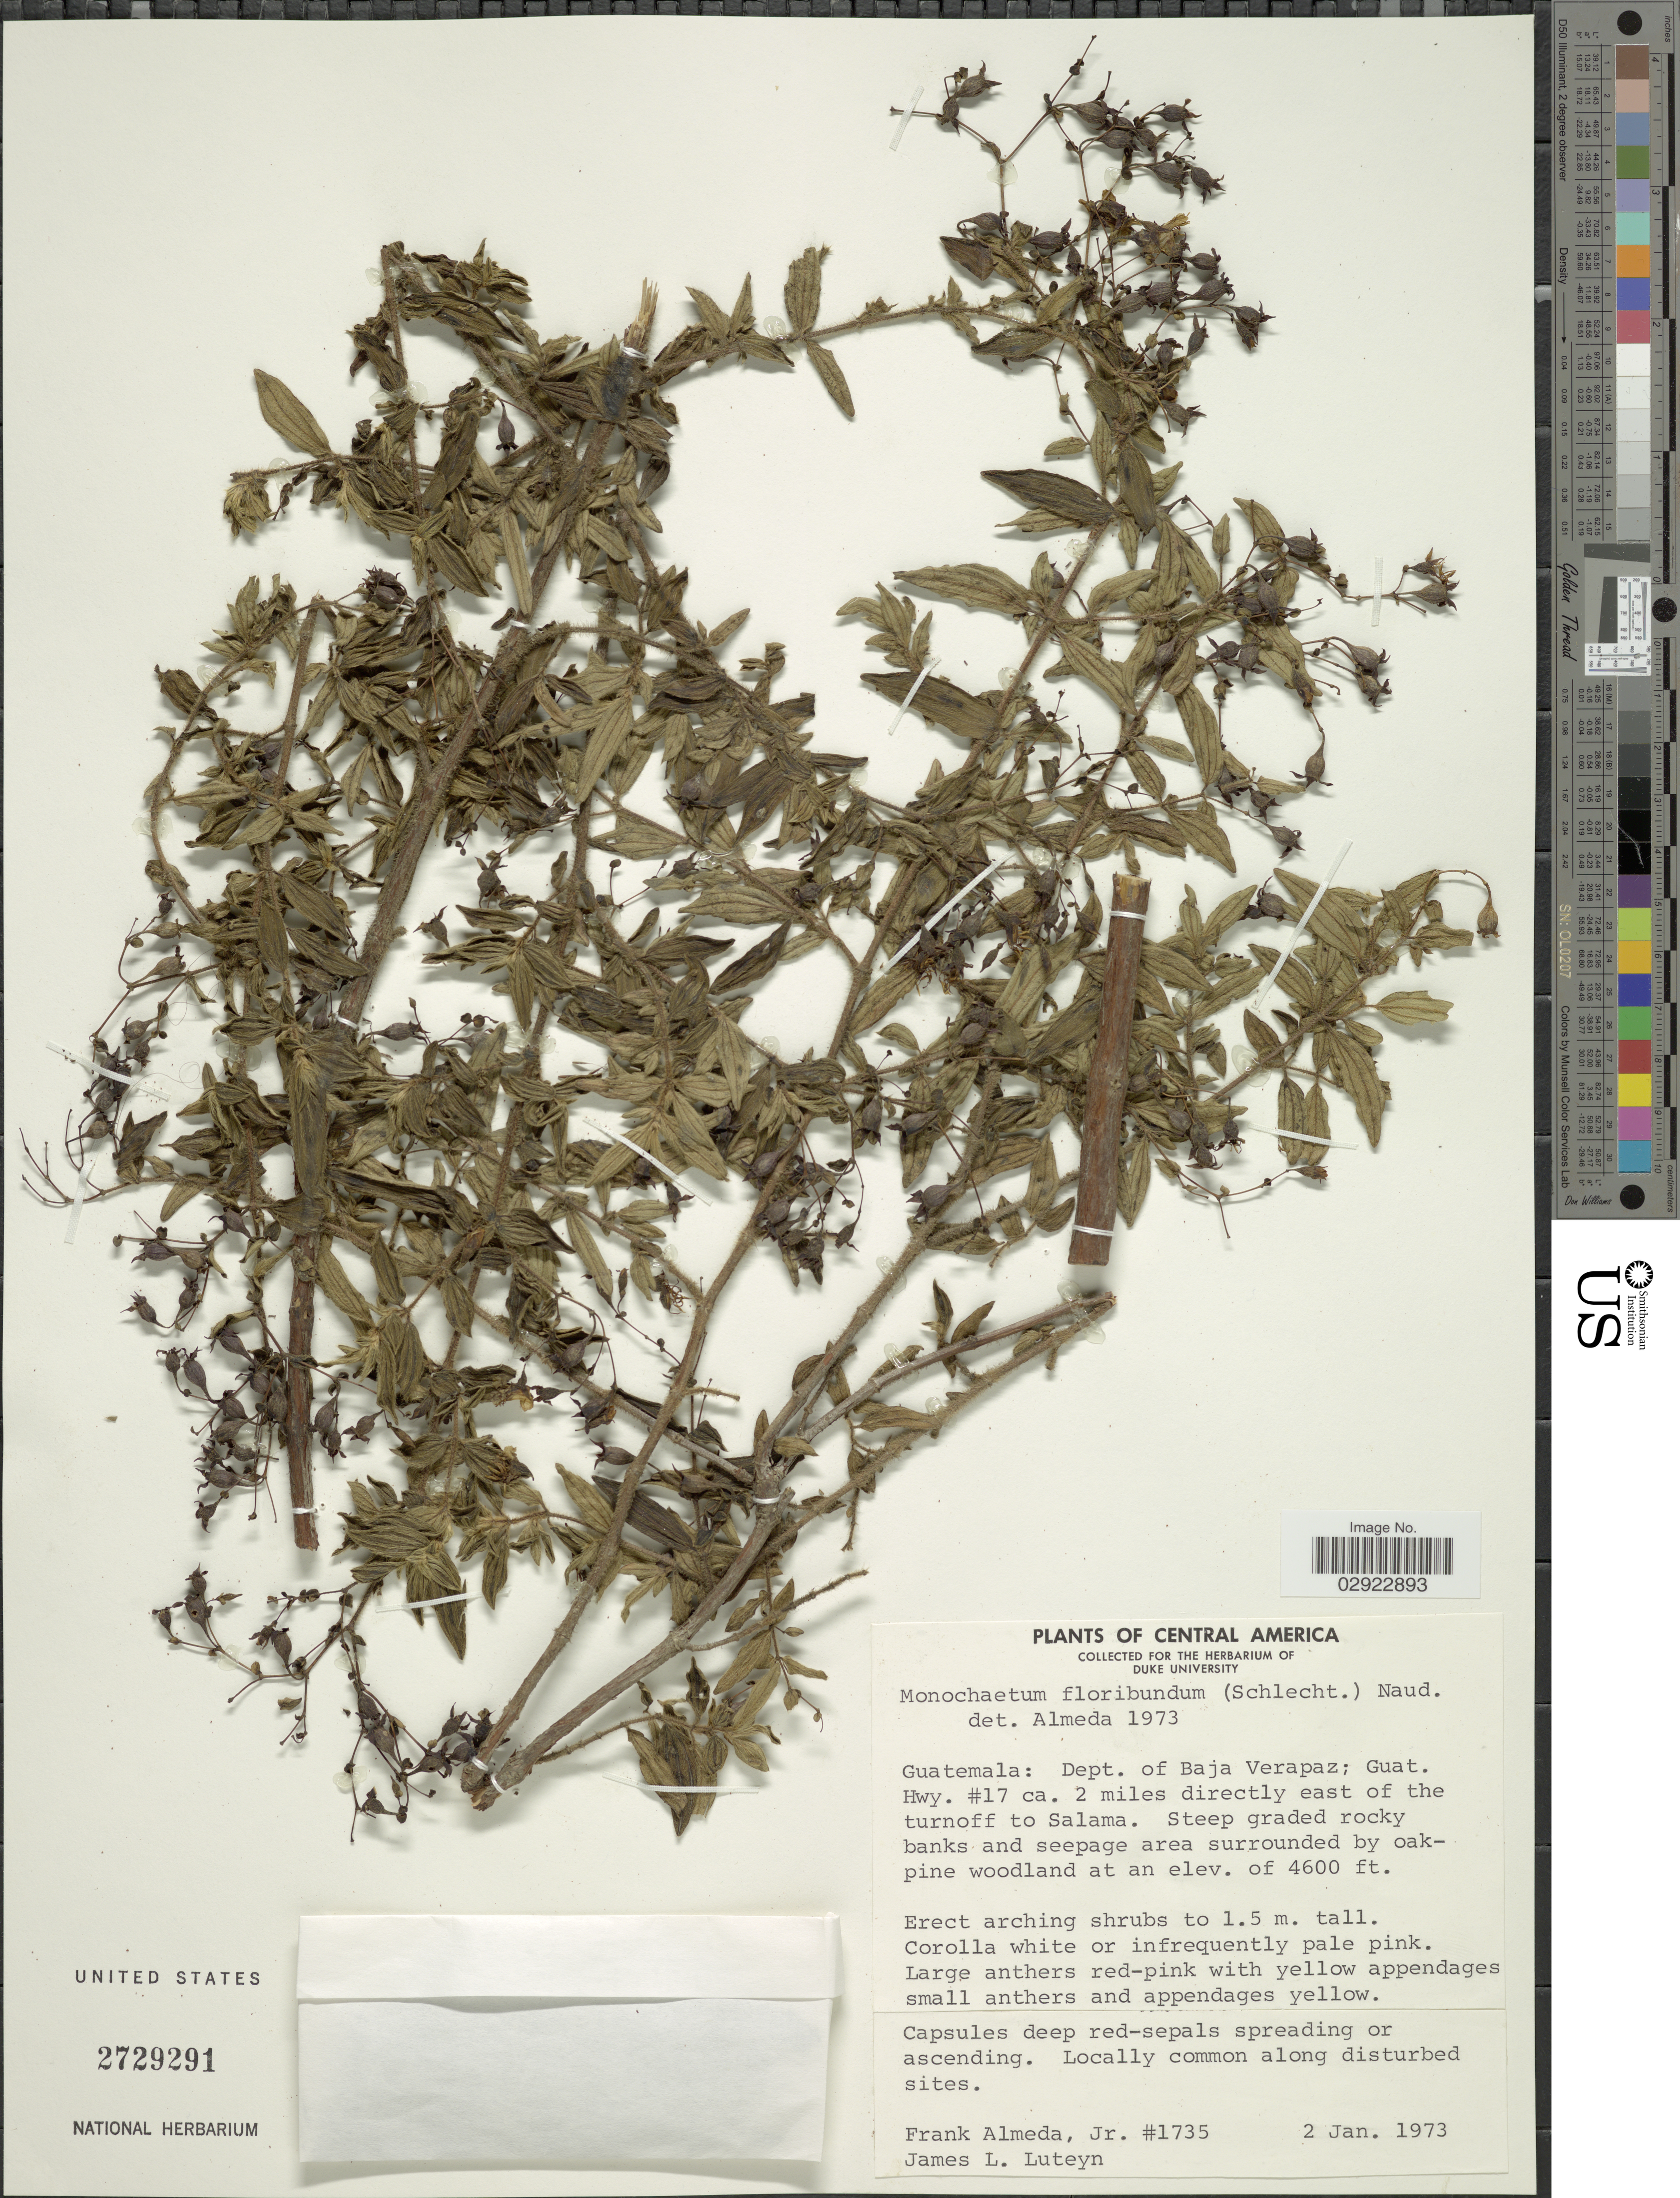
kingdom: Plantae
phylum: Tracheophyta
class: Magnoliopsida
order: Myrtales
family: Melastomataceae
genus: Monochaetum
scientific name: Monochaetum floribundum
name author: (Schltdl.) Naudin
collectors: F. Almeda & J. L. Luteyn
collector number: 1735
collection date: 1973-01-02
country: Guatemala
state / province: Baja Verapaz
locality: Guatemala: Dept. of Baja Verapaz; Guat. Hwy. #17 ca. 2 miles directly east of the turnoff to Salama.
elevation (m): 1402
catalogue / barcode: US 2729291